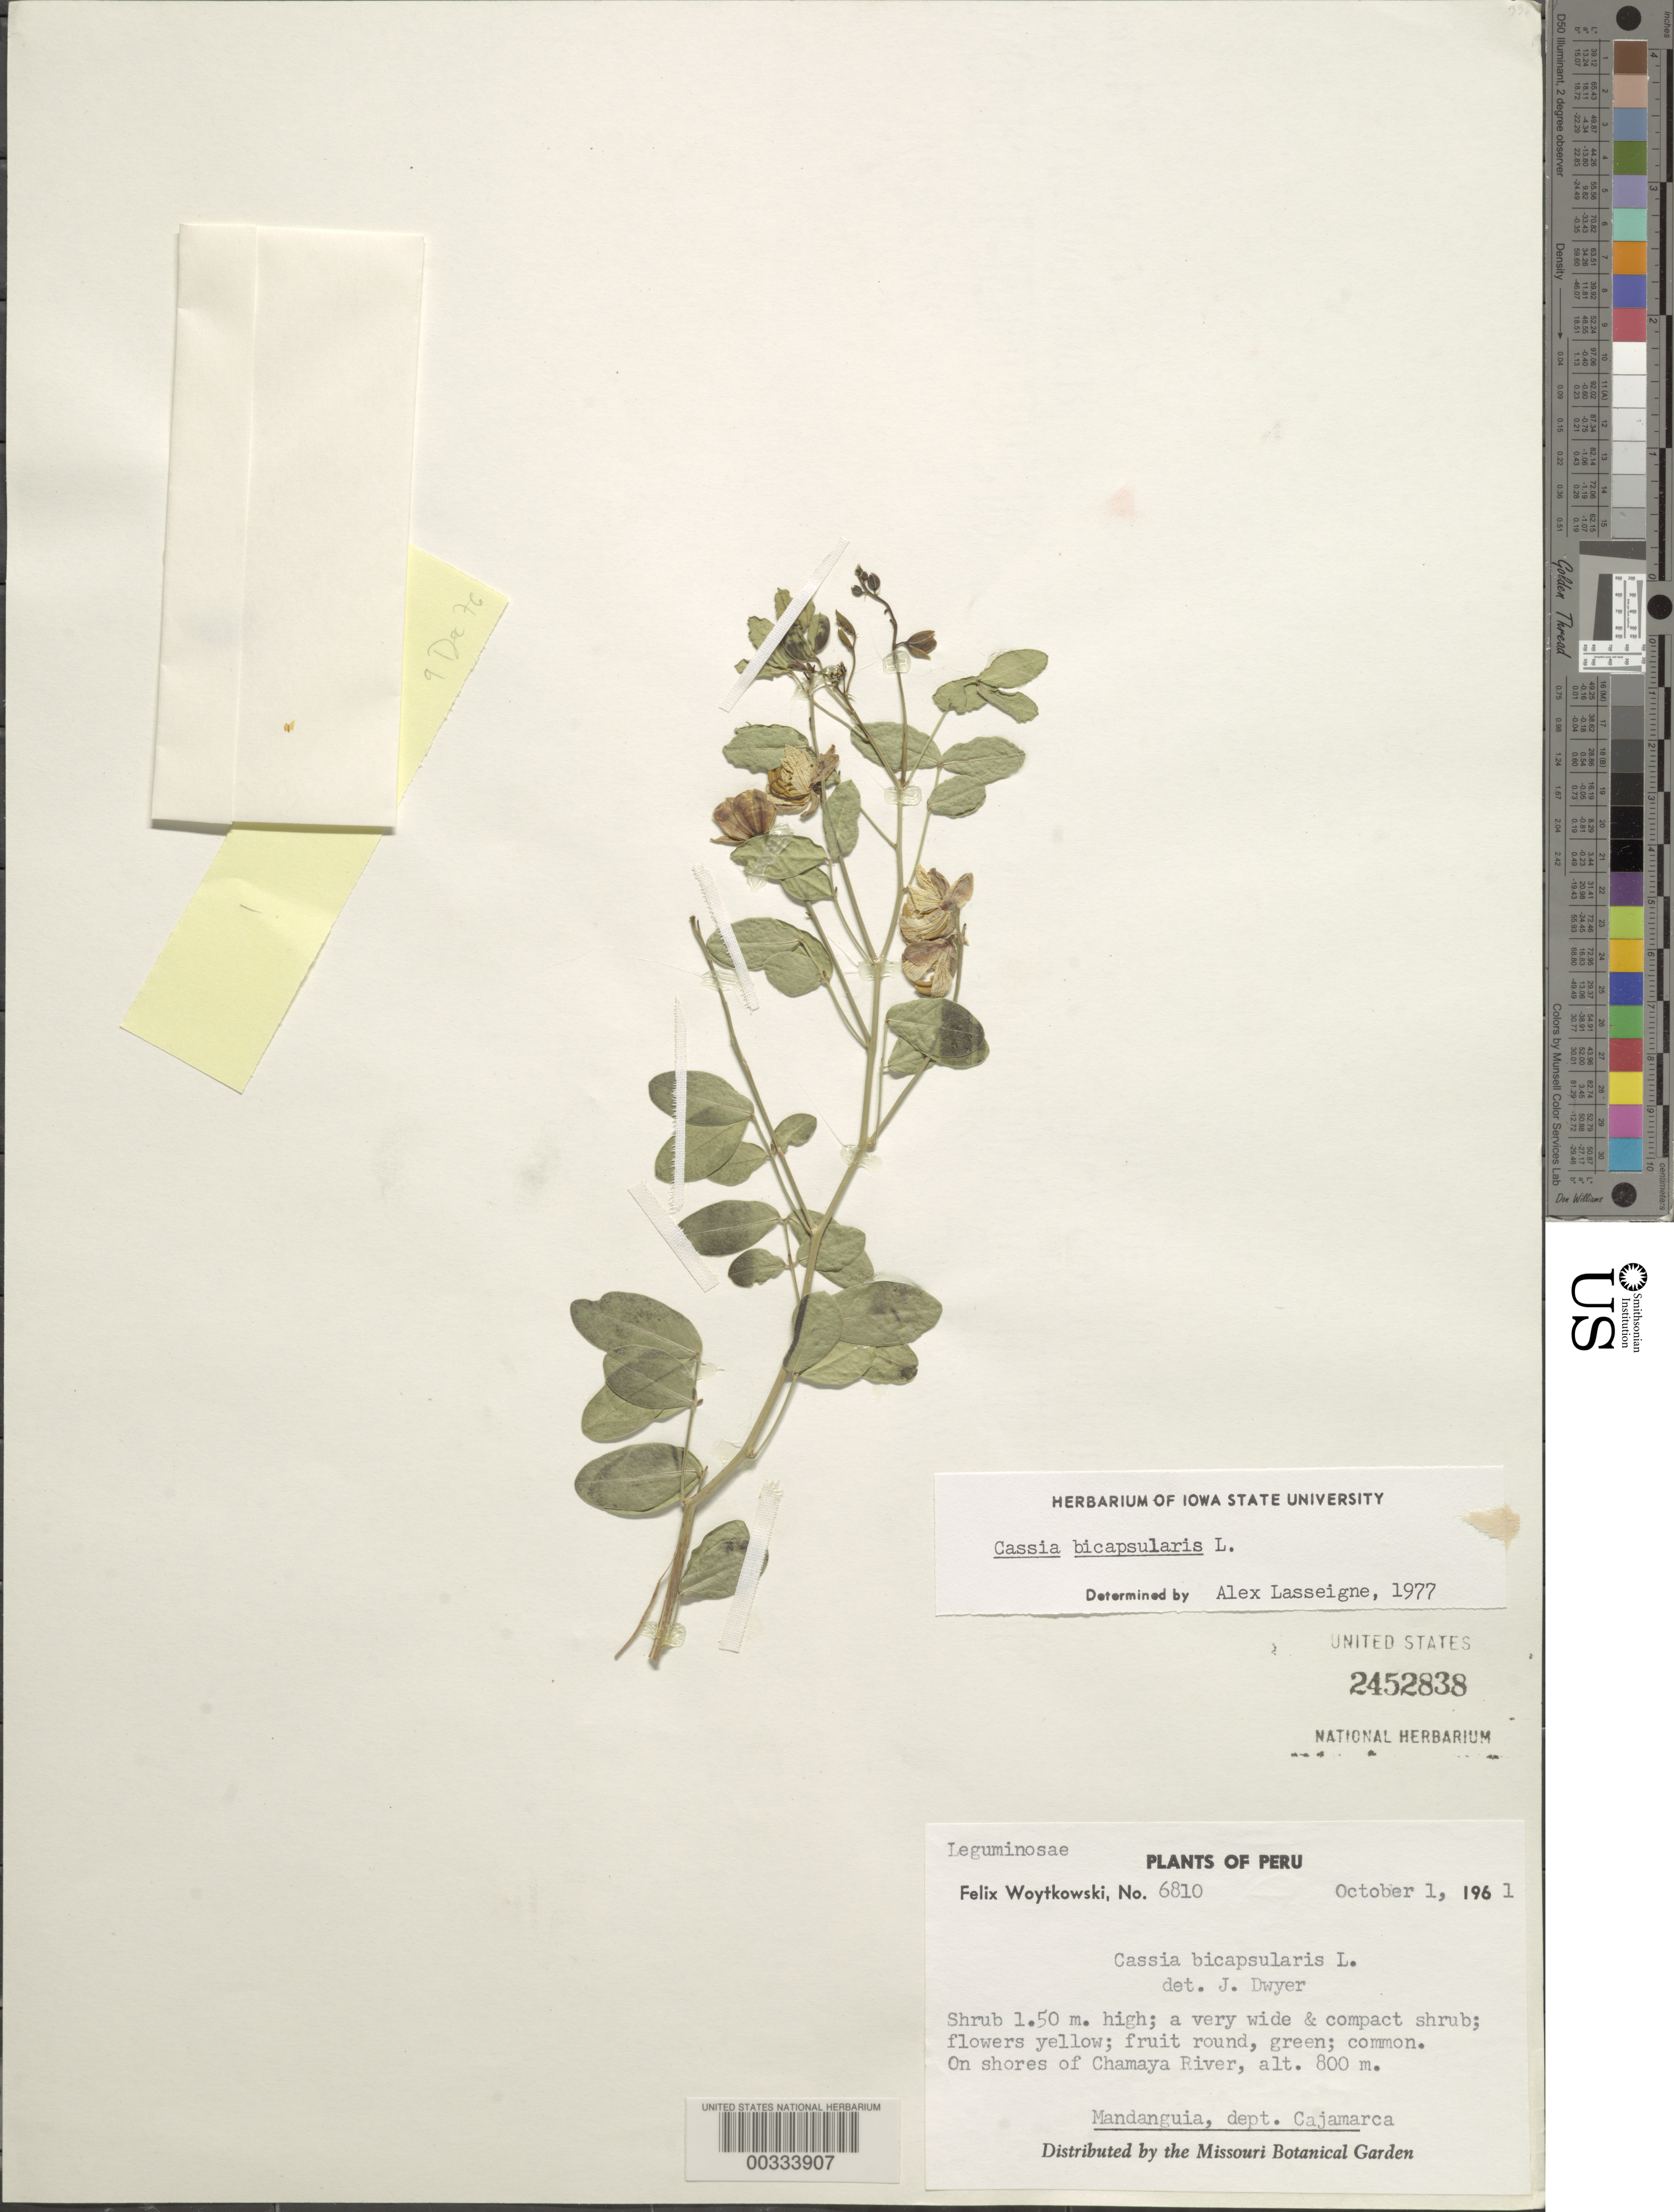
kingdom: Plantae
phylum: Tracheophyta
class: Magnoliopsida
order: Fabales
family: Fabaceae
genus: Senna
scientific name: Senna bicapsularis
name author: (L.) Roxb.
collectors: F. Woytkowski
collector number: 6810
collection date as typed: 01 Oct 1961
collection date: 1961-10-01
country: Peru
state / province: Cajamarca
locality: Chamaya River, Mandanguia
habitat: On shores of river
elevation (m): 800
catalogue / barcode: US 2452838